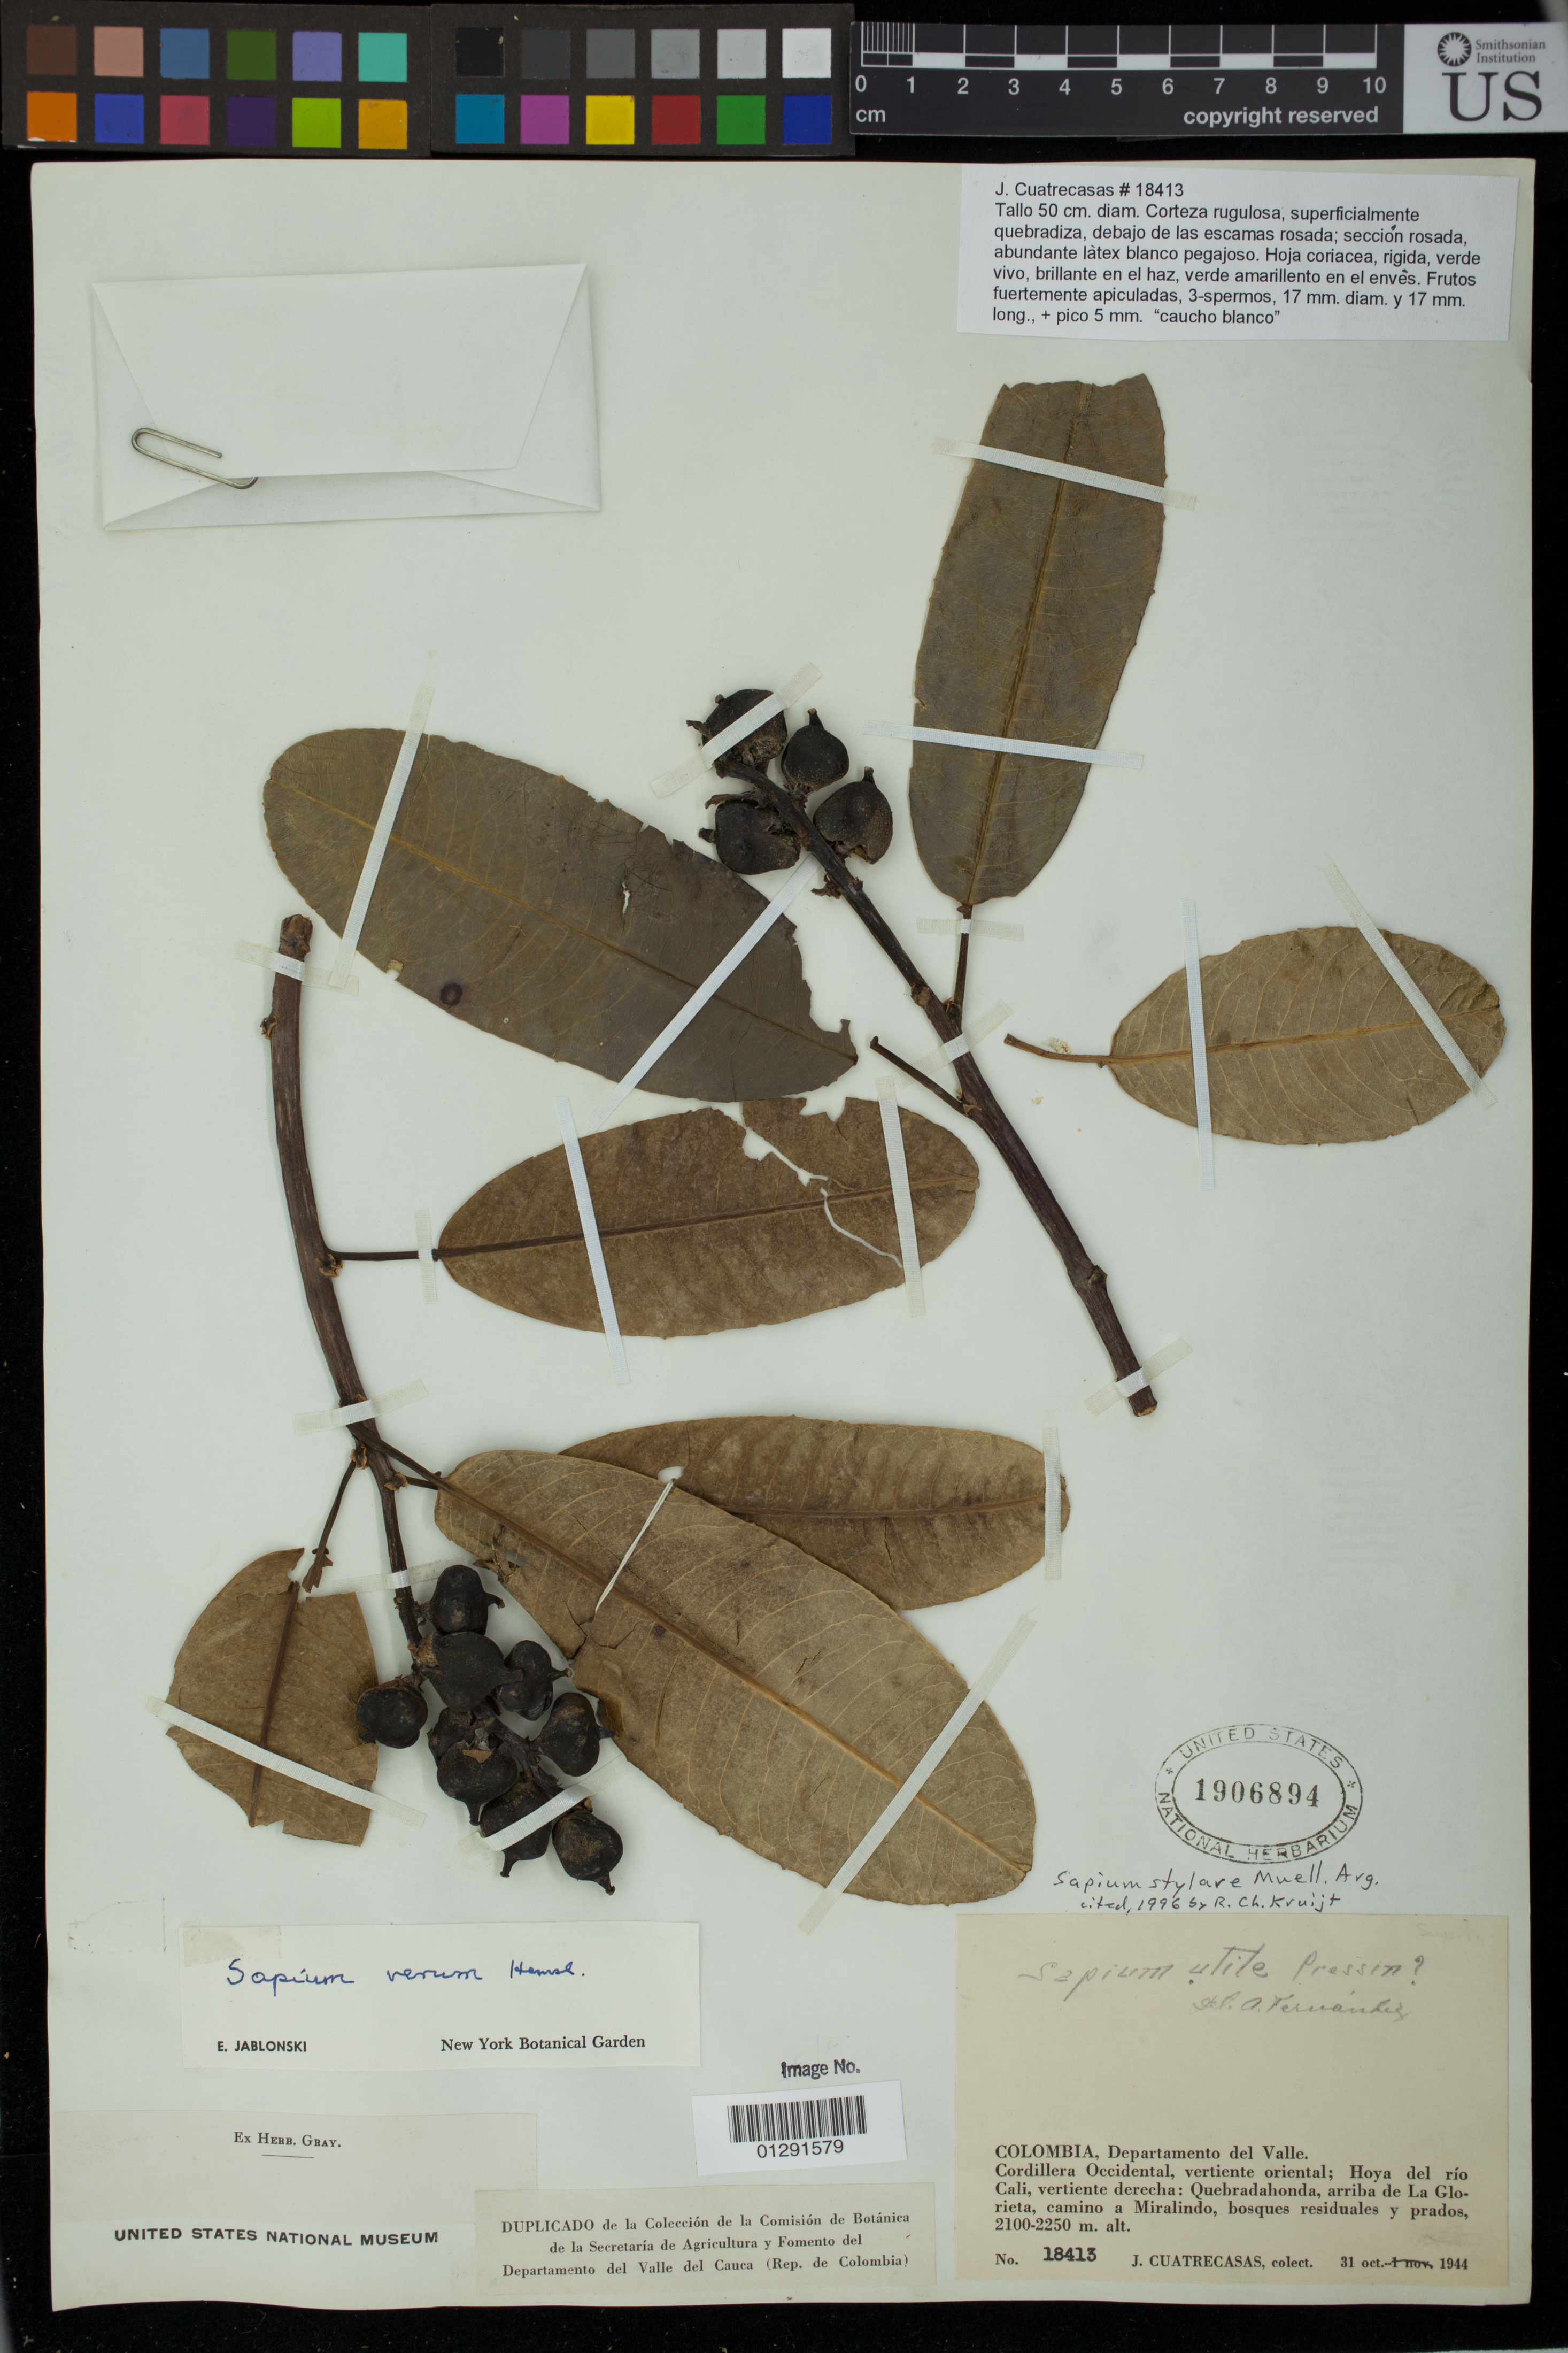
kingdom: Plantae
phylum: Tracheophyta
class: Magnoliopsida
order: Malpighiales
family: Euphorbiaceae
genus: Sapium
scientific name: Sapium stylare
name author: Müll. Arg.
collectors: J. Cuatrecasas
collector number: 18413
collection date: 1944-10-31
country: Colombia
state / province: Valle del Cauca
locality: Cordillera Occidental, vertiente oriental: Hoya del rio Cali, vertiente derecha: Quebradahonda, arriba de La Glorieta, camino a Miralindo, bosques residuals y prados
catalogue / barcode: US 1906894